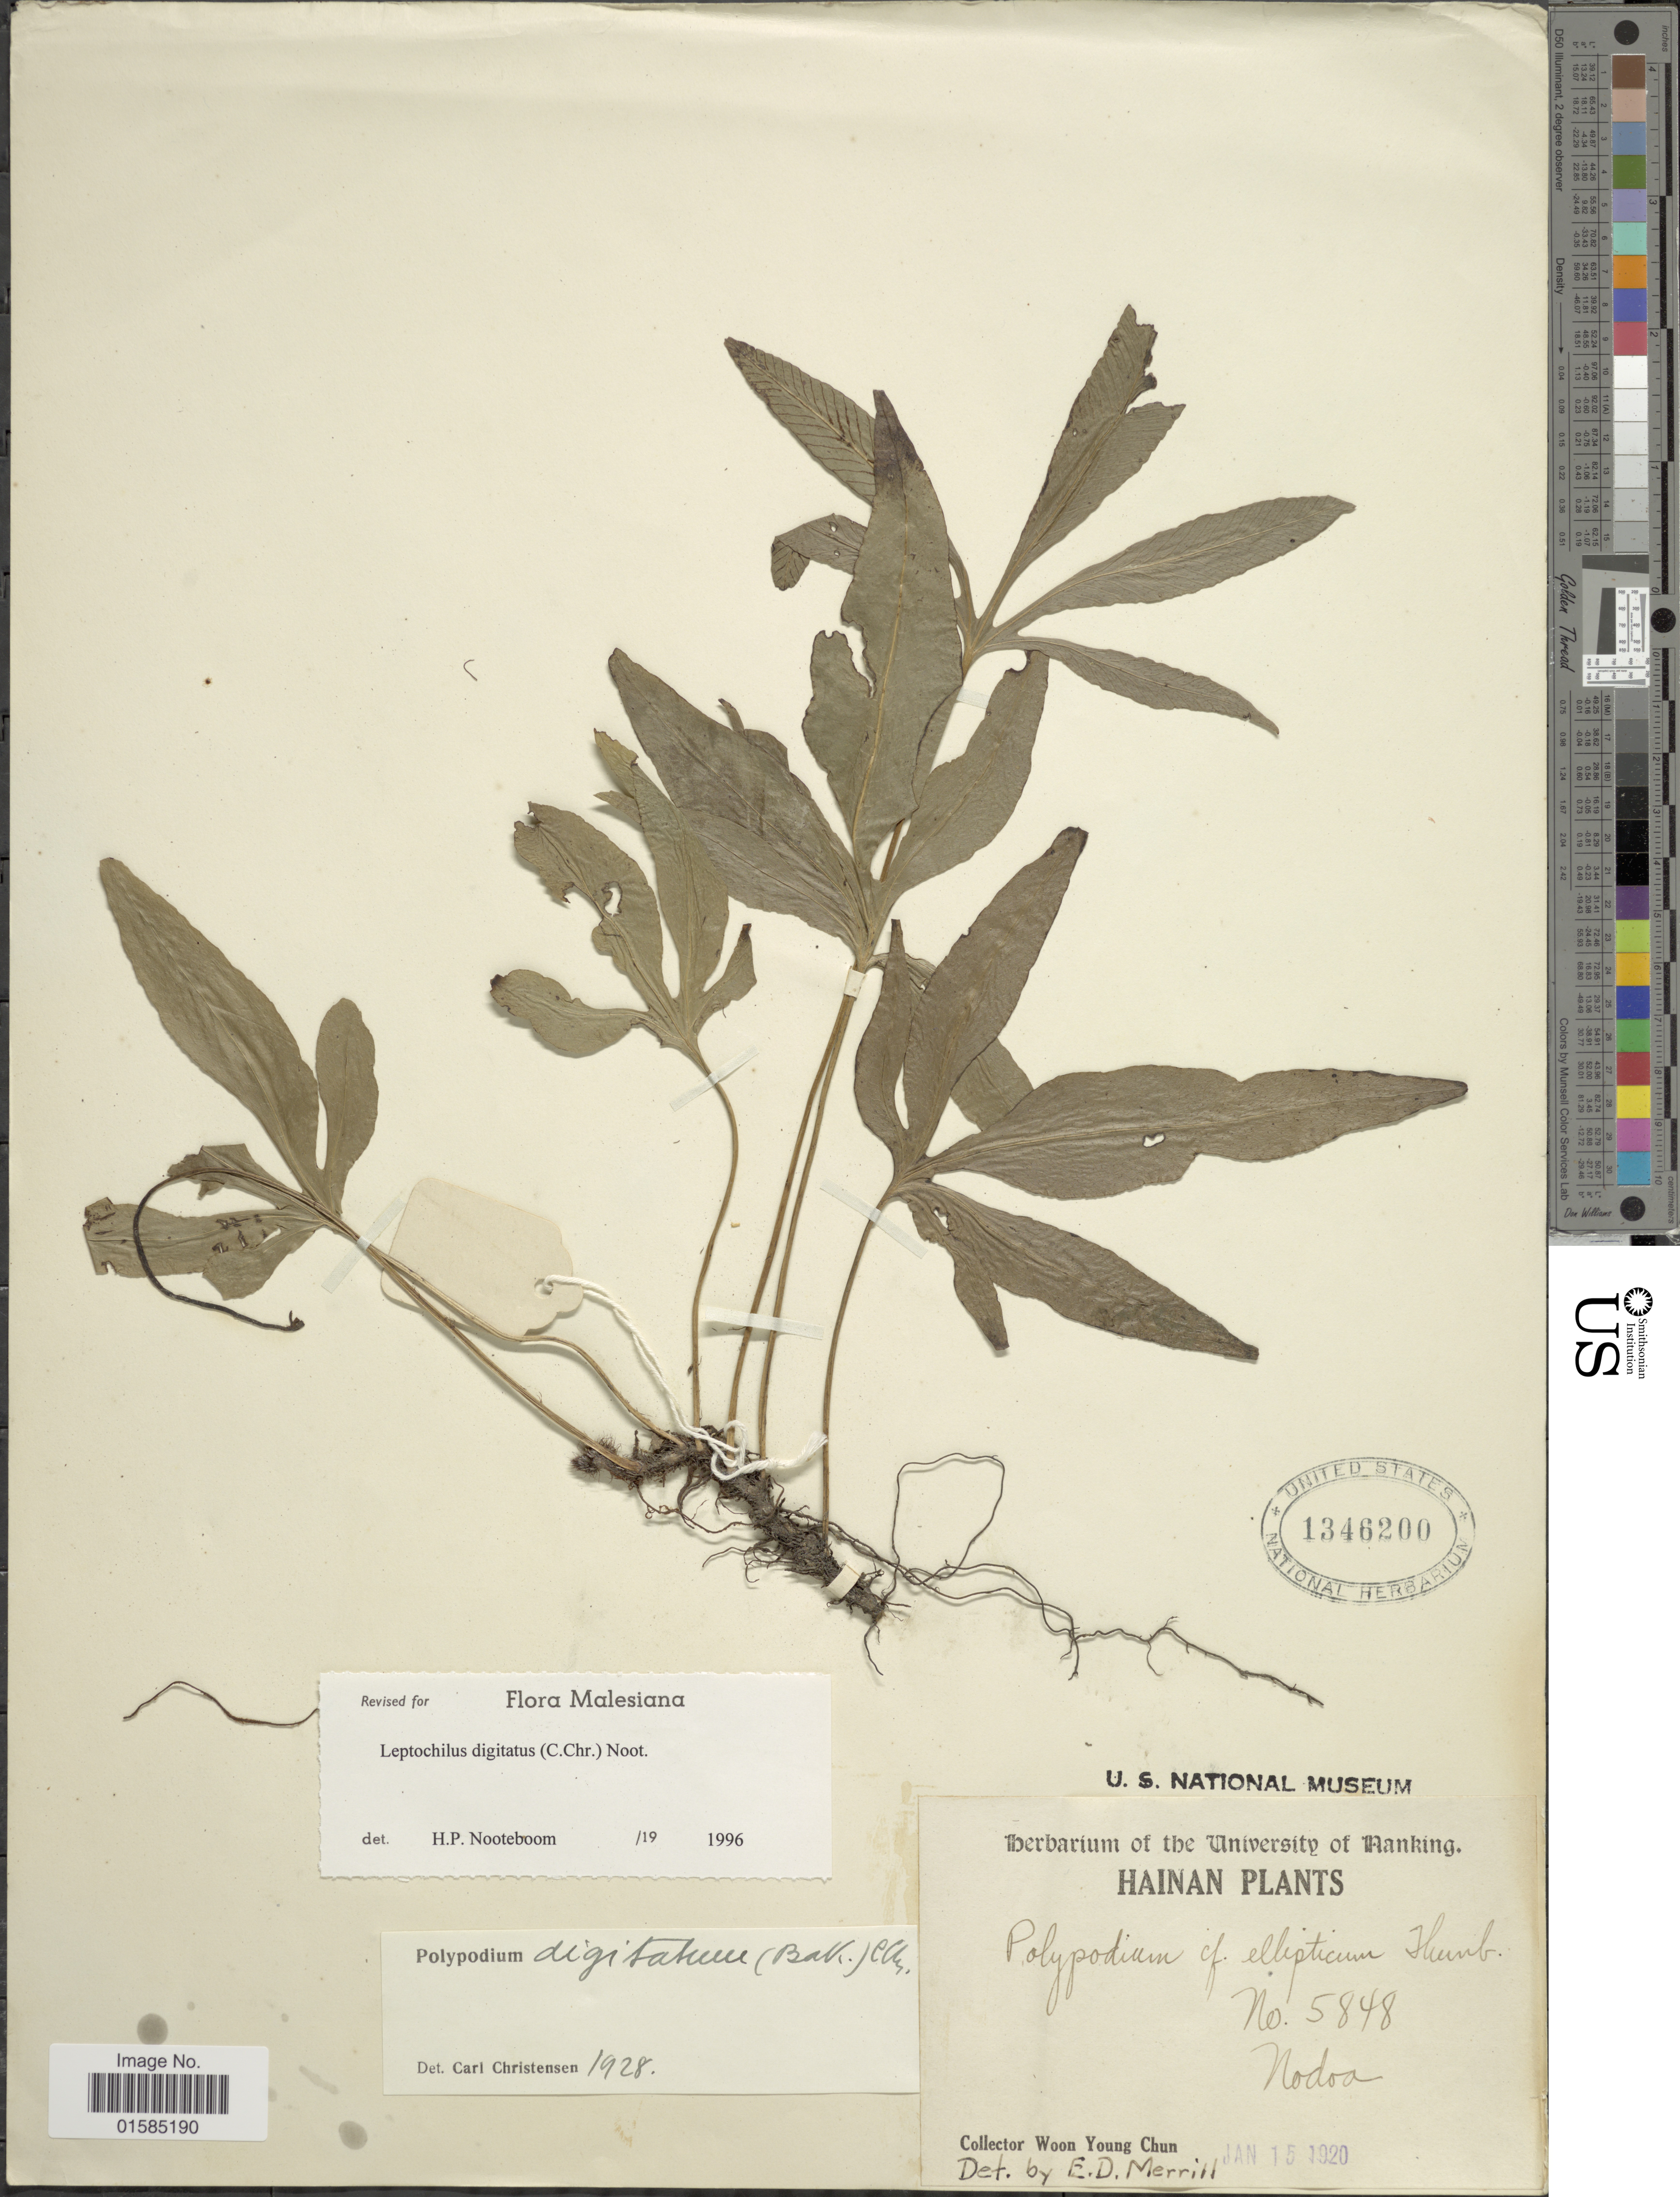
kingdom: Plantae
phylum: Tracheophyta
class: Polypodiopsida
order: Polypodiales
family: Polypodiaceae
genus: Leptochilus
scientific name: Leptochilus digitatus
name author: (Baker) Noot.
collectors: W. Y. Chun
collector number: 5848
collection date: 1920-01-15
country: China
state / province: Hainan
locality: Hainan, Nodoa [interpreted]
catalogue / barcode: US 1346200